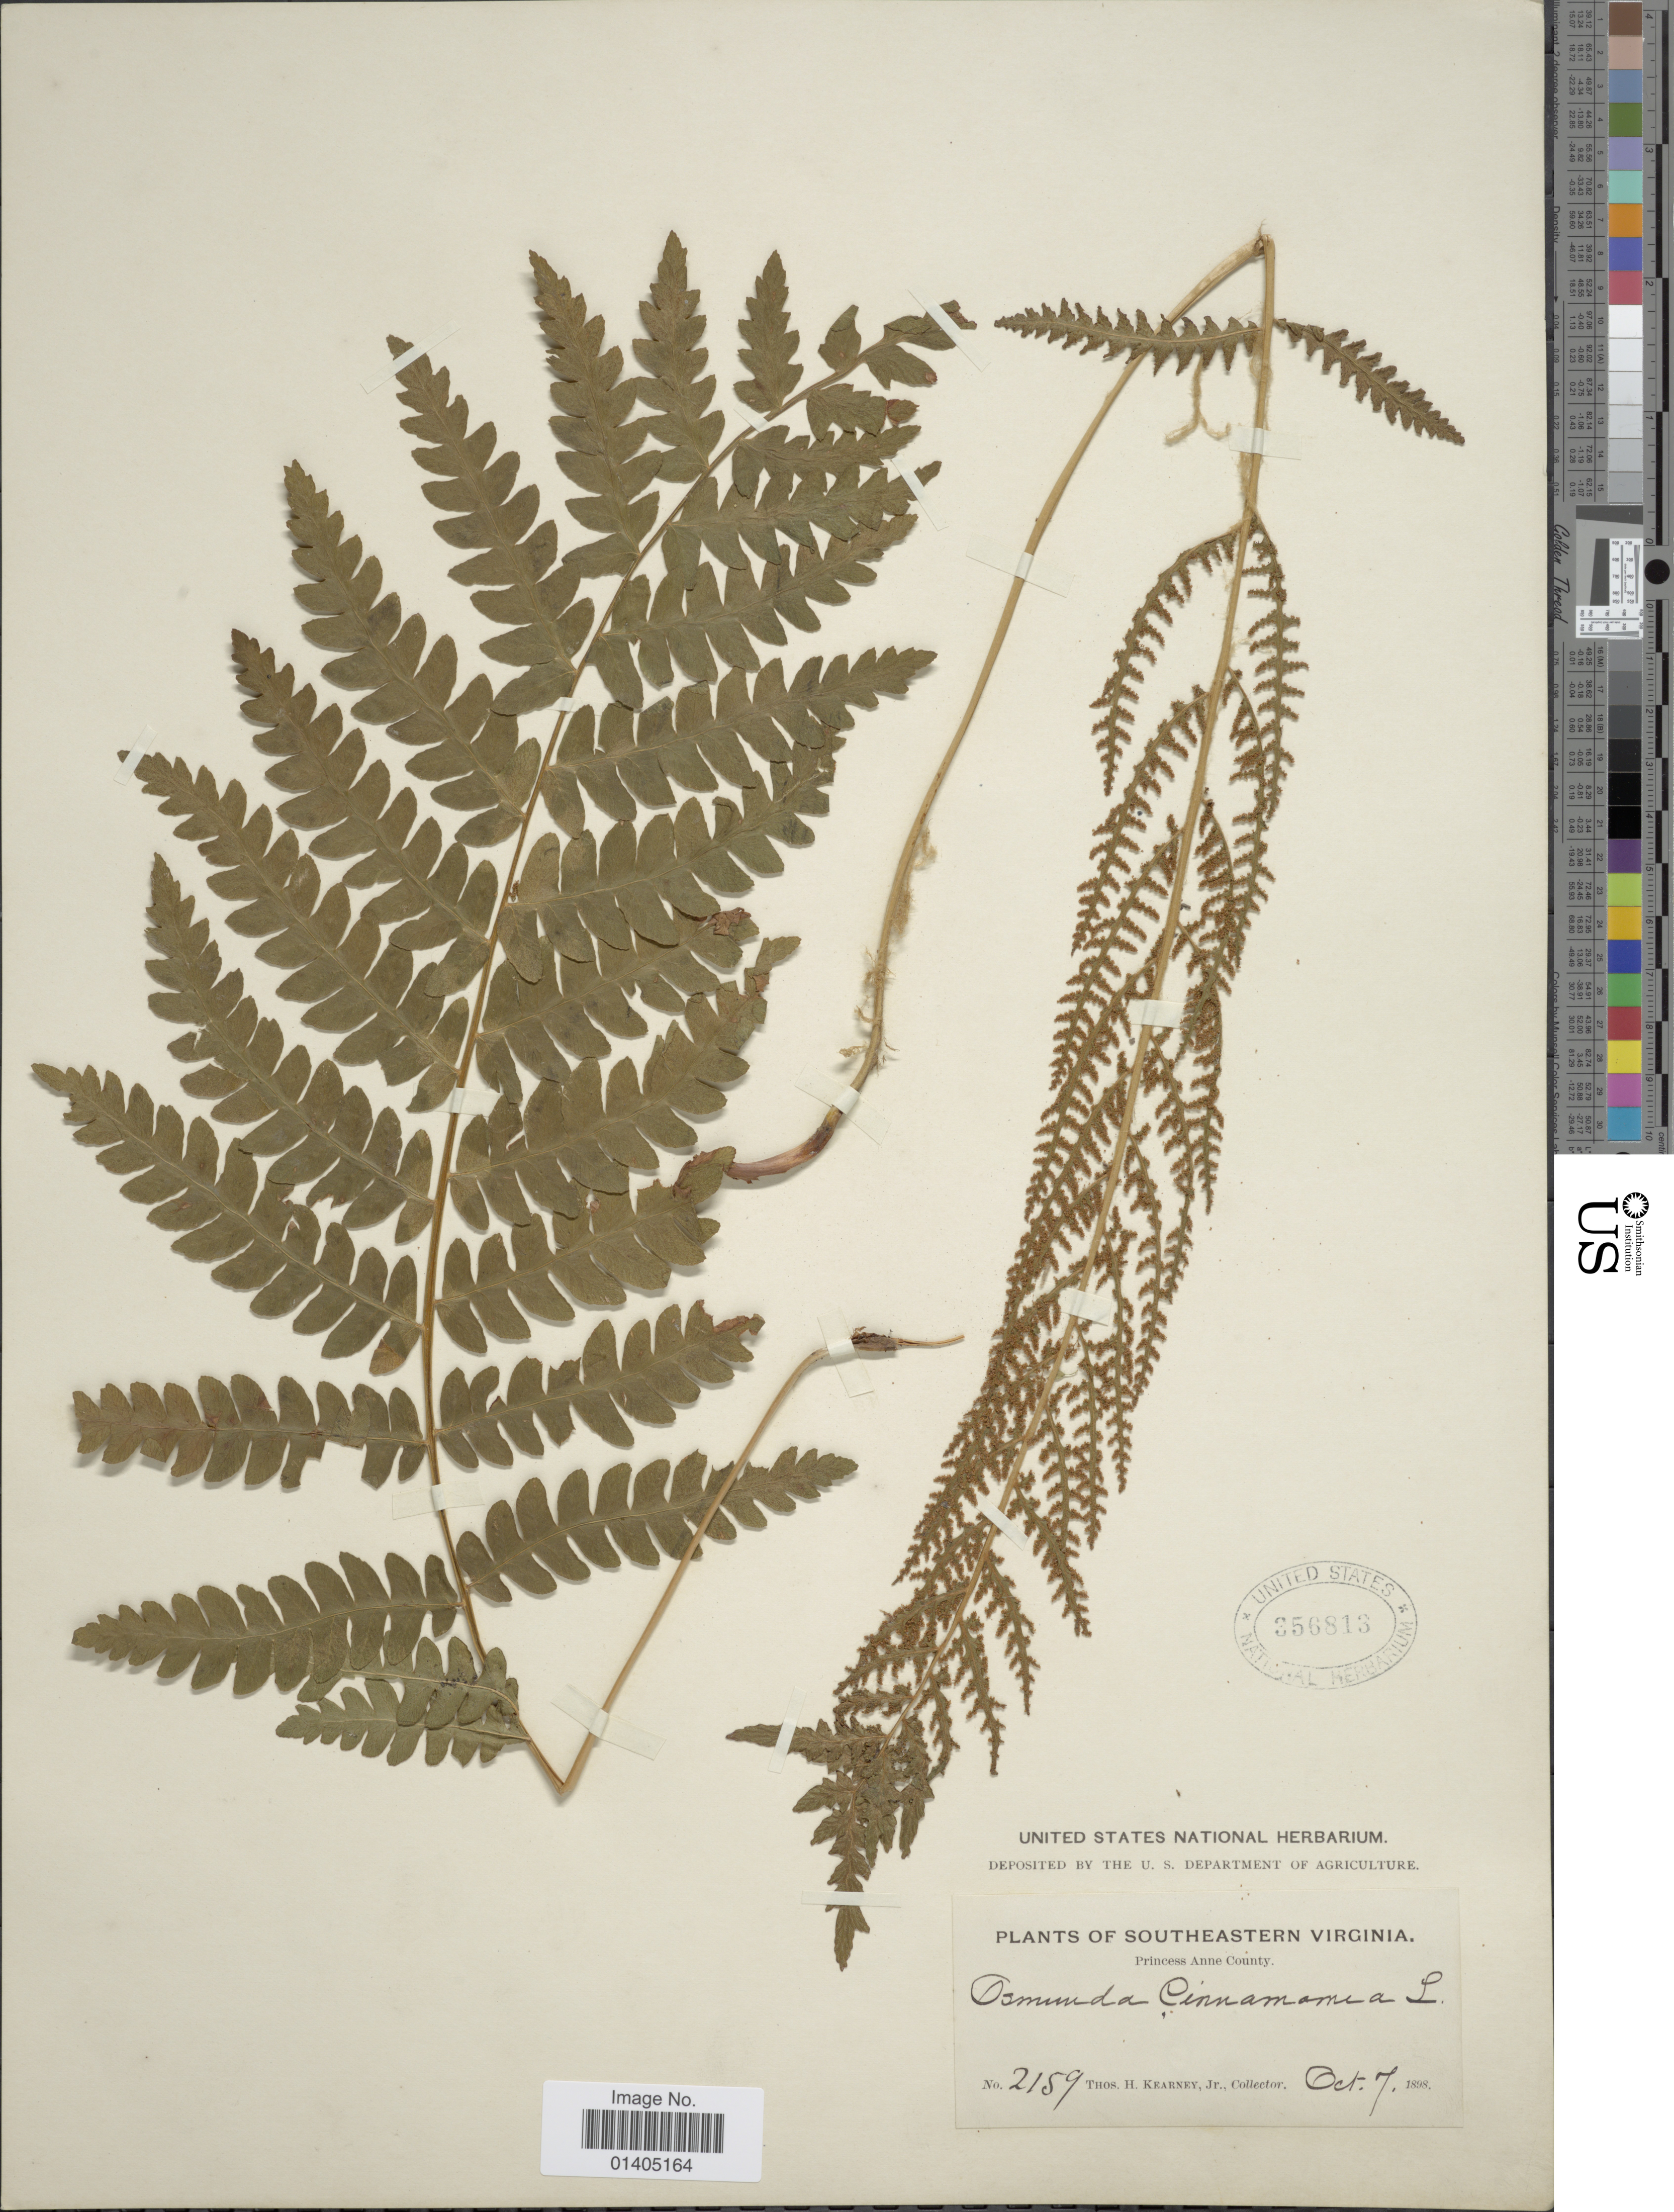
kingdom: Plantae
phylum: Tracheophyta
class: Polypodiopsida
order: Osmundales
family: Osmundaceae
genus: Osmundastrum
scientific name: Osmundastrum cinnamomeum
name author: (L.) C. Presl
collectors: T. H. Kearney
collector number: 2159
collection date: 1898-10-07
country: United States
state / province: Virginia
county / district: City of Virginia Beach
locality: Southeastern Virginia, Princess Anne (=historic county name) County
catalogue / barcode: US 356813